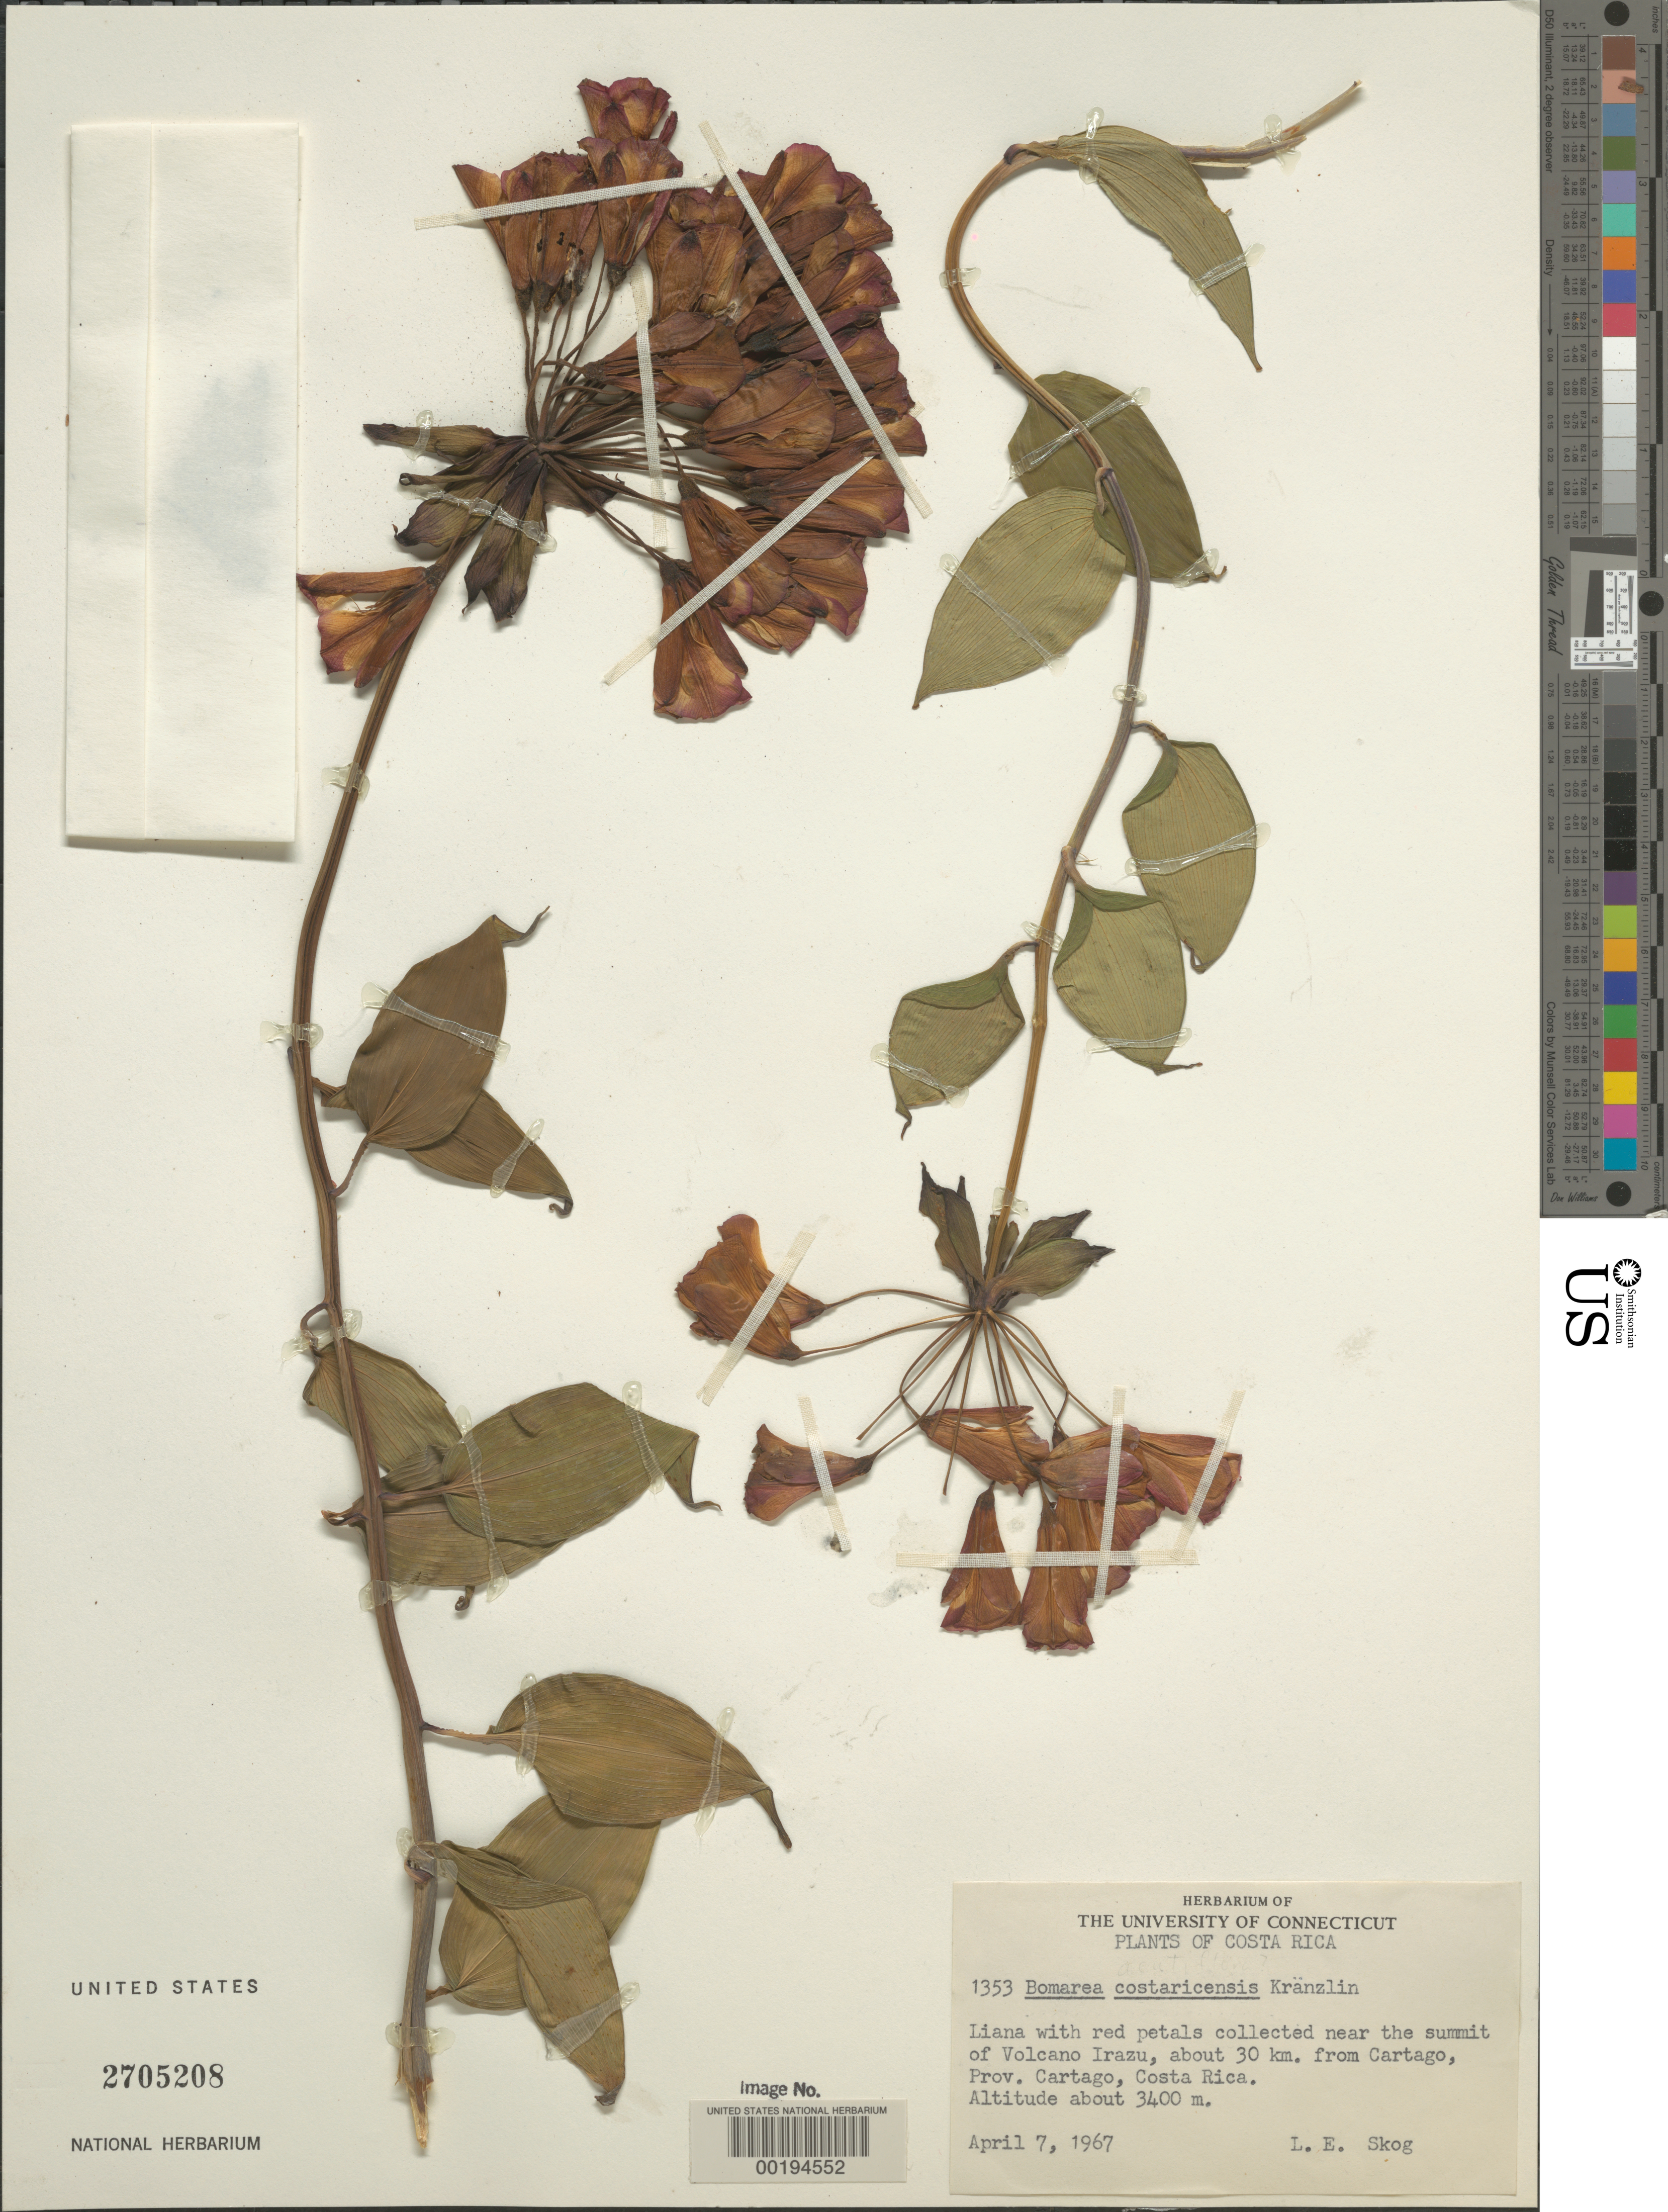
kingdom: Plantae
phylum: Tracheophyta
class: Liliopsida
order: Liliales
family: Alstroemeriaceae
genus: Bomarea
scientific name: Bomarea costaricensis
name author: Kraenzl.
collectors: L. E. Skog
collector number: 1353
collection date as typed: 07 Apr 1967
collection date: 1967-04-07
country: Costa Rica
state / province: Cartago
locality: Near the summit of Volcano Irazu, about 30 km from Cartago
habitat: Summit of volcano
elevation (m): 3400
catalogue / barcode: US 2705208